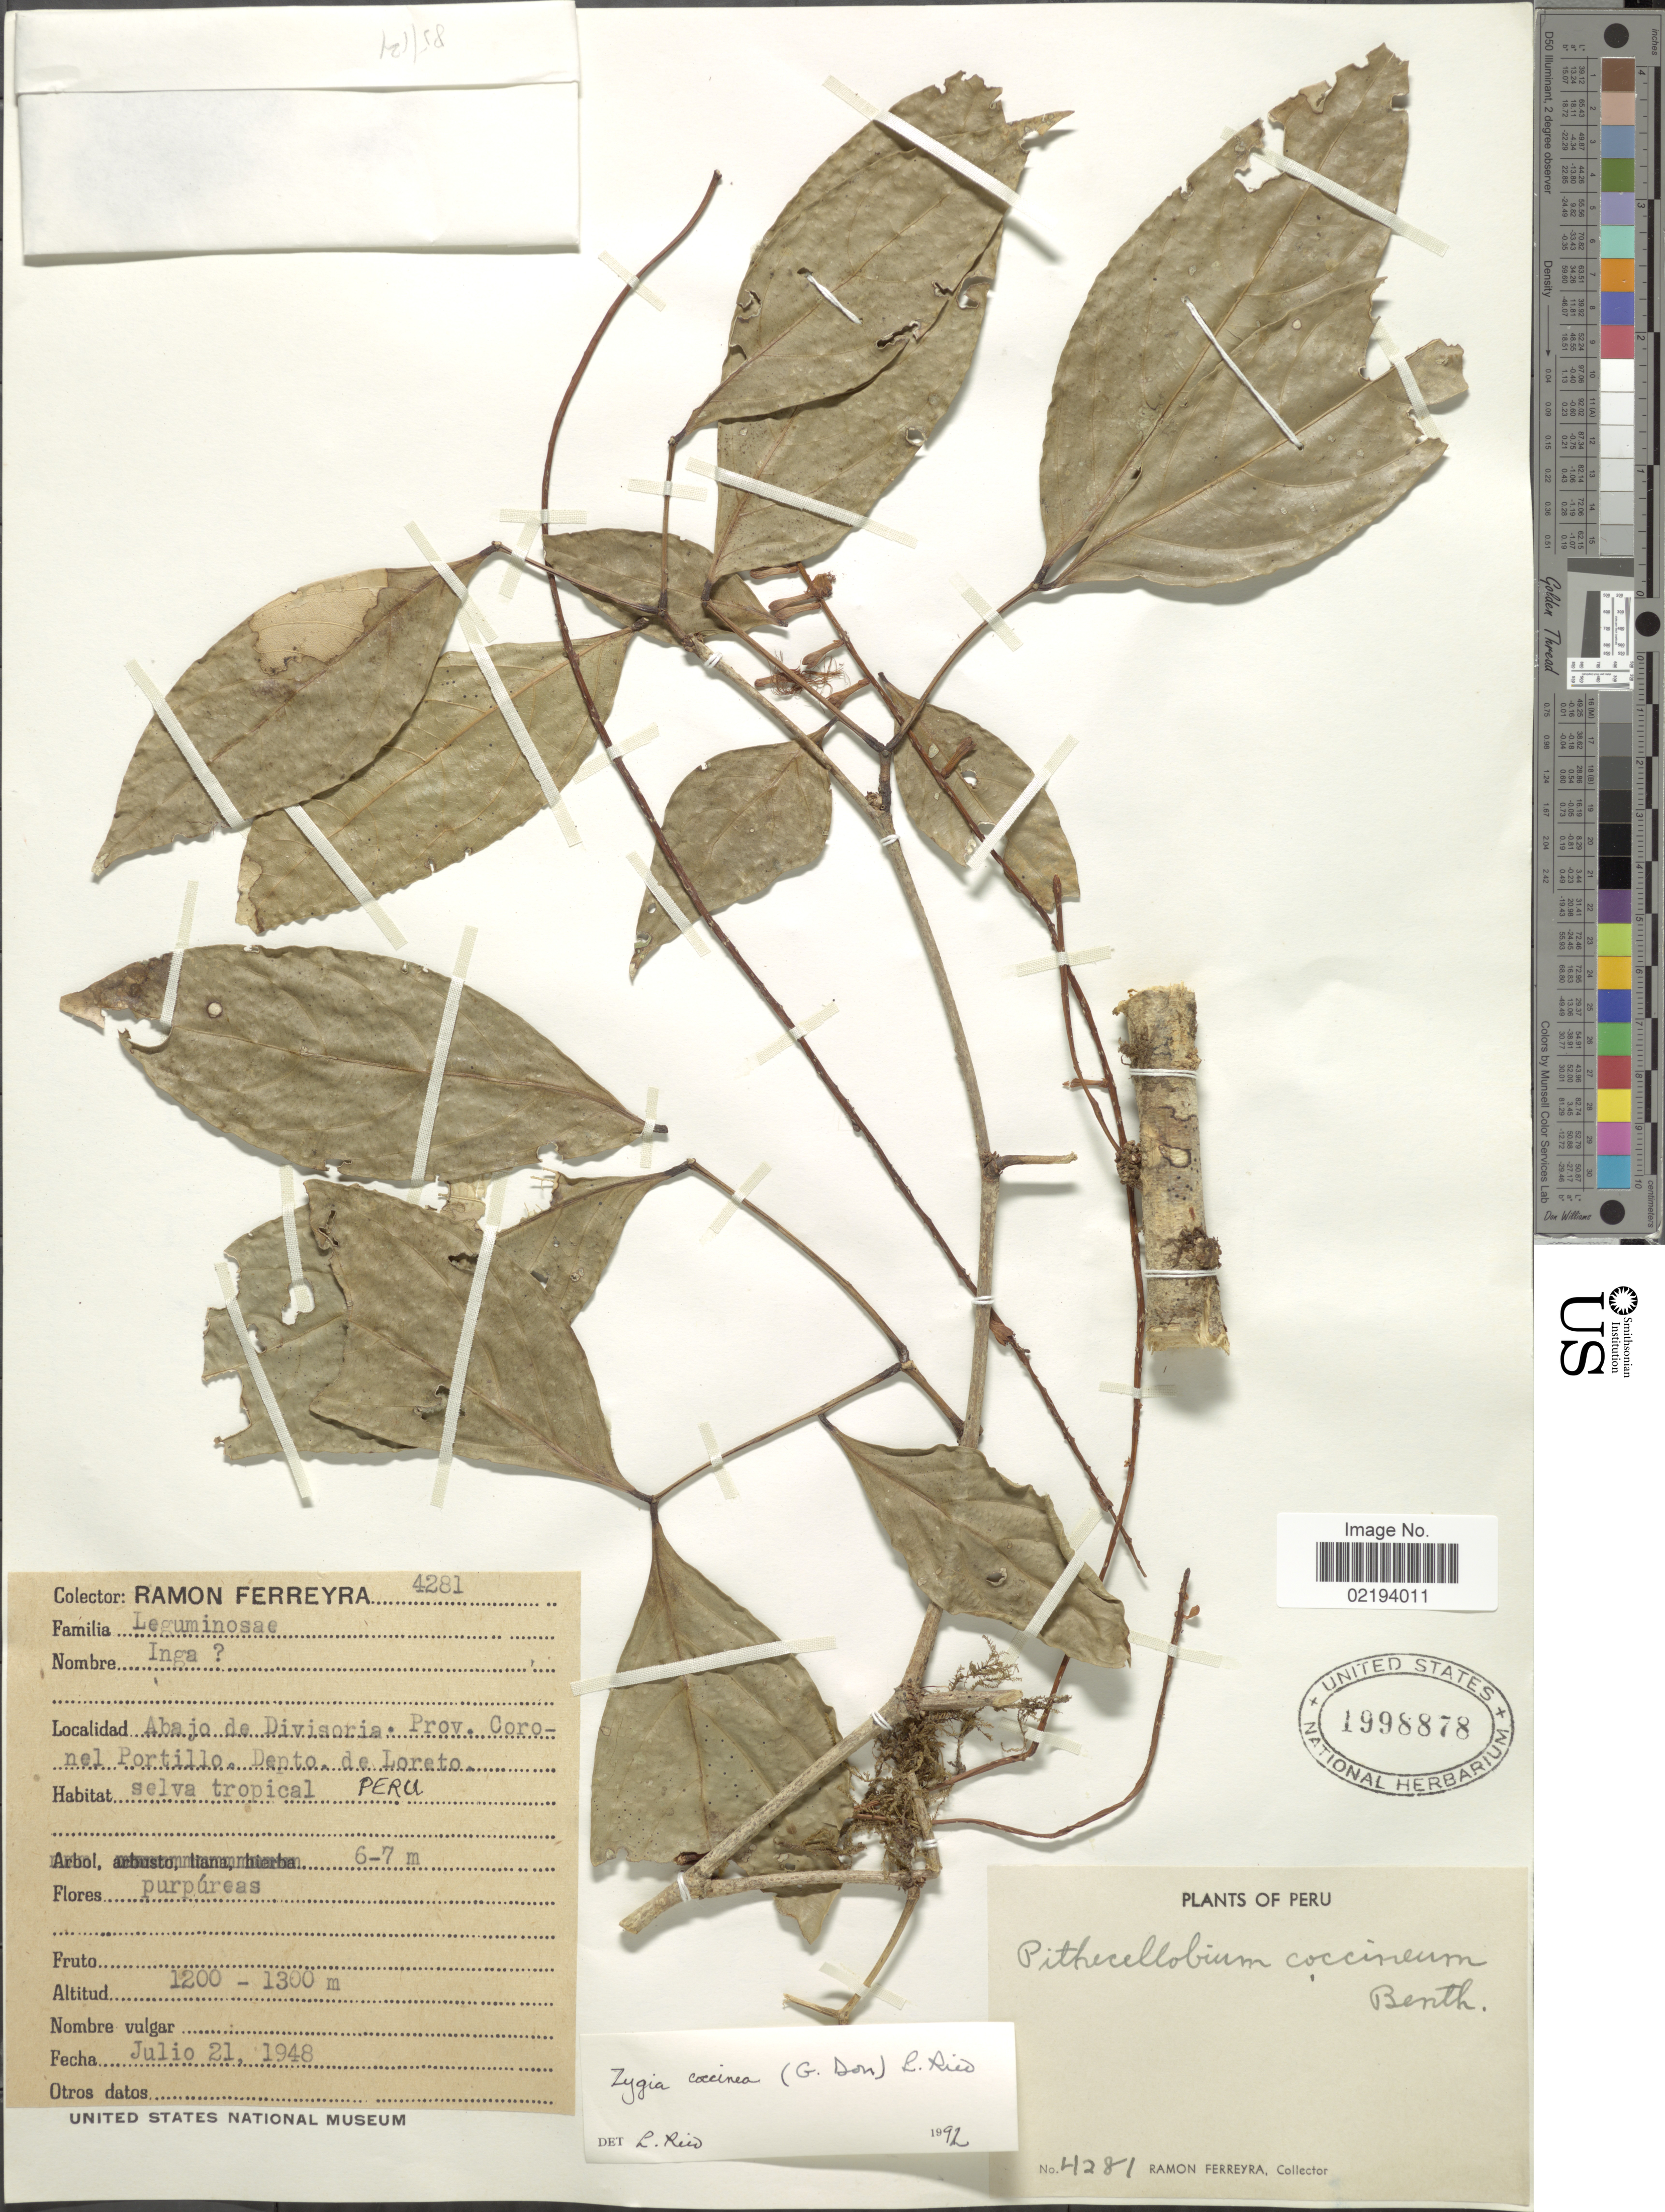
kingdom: Plantae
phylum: Tracheophyta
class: Magnoliopsida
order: Fabales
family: Fabaceae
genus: Zygia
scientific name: Zygia coccinea var. coccinea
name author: (G. Don) L. Rico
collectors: R. A. Ferreyra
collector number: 4281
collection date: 1948-07-21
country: Peru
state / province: Loreto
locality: Abajo de Divisoria. Prov. Coronel Portillo. Depto de Loreto, selva tropical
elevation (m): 1200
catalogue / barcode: US 1998878